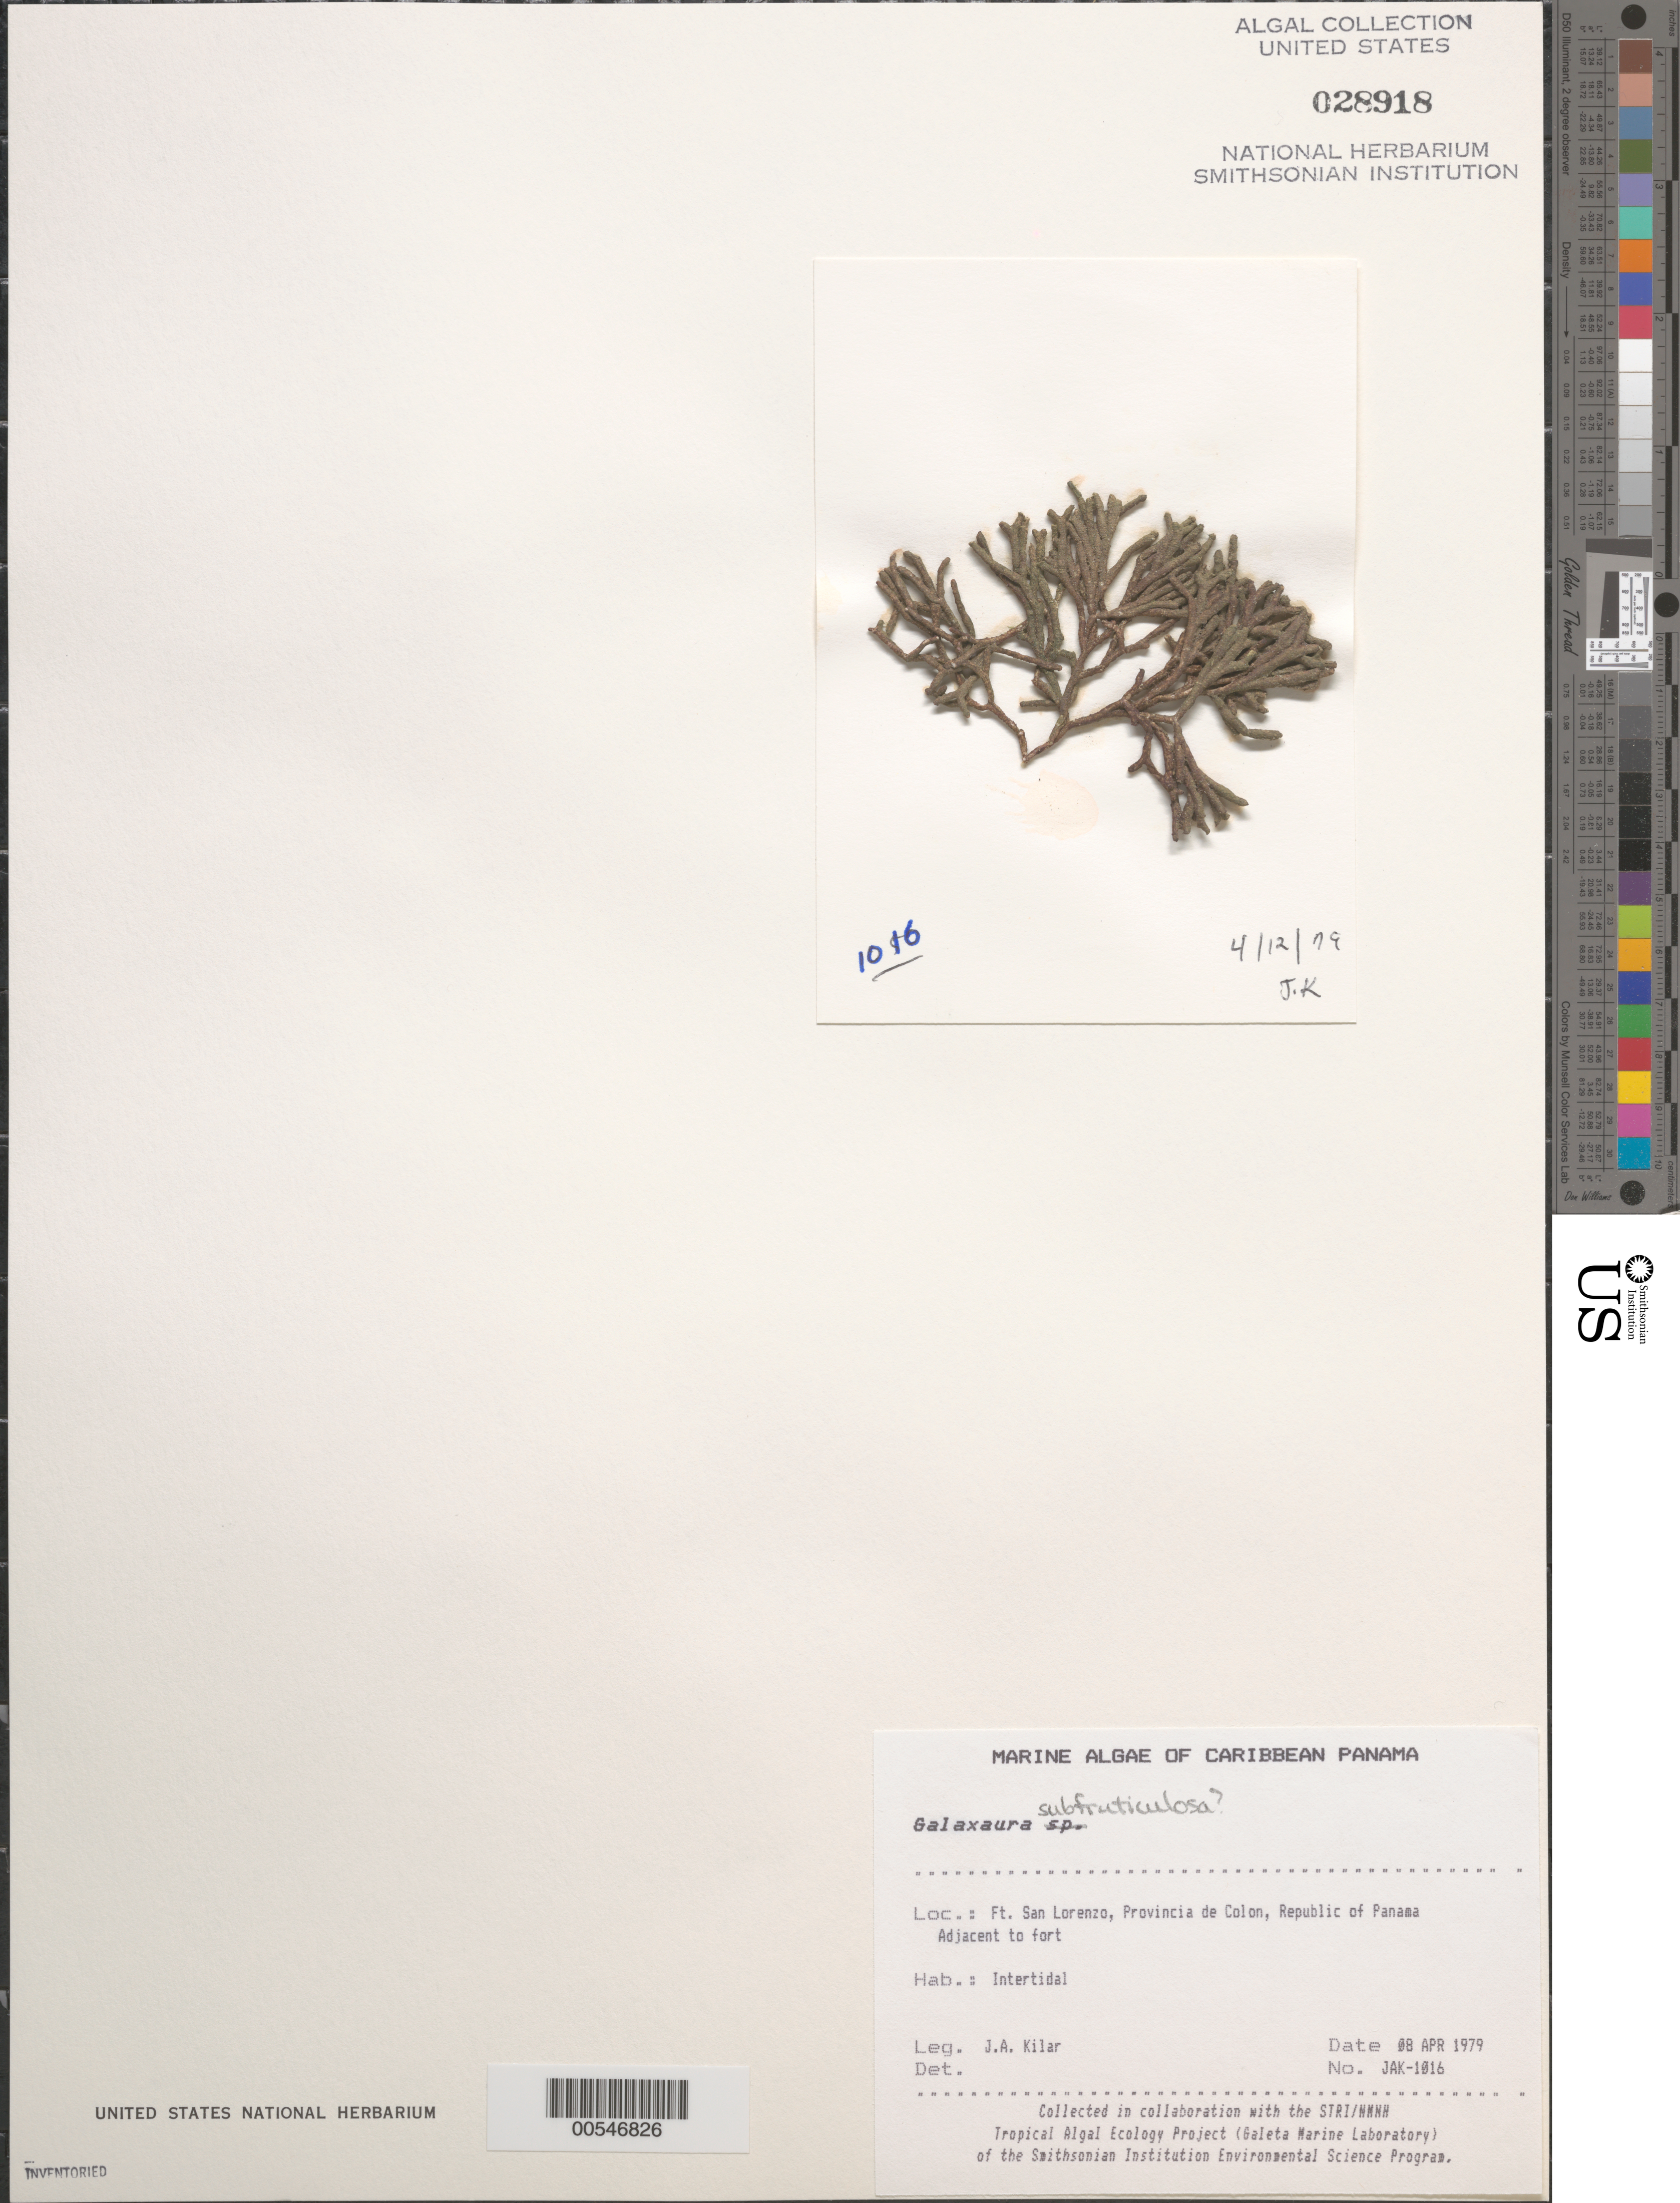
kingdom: Plantae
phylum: Rhodophyta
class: Florideophyceae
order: Nemaliales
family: Galaxauraceae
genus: Galaxaura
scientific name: Galaxaura rugosa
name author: (Ellis & Sol.) J.V.Lamouroux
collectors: J. A. Kilar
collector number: JAK-1016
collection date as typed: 08 Apr 1979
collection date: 1979-04-08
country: Panama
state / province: Colón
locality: Fort San Lorenzo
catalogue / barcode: US 28918